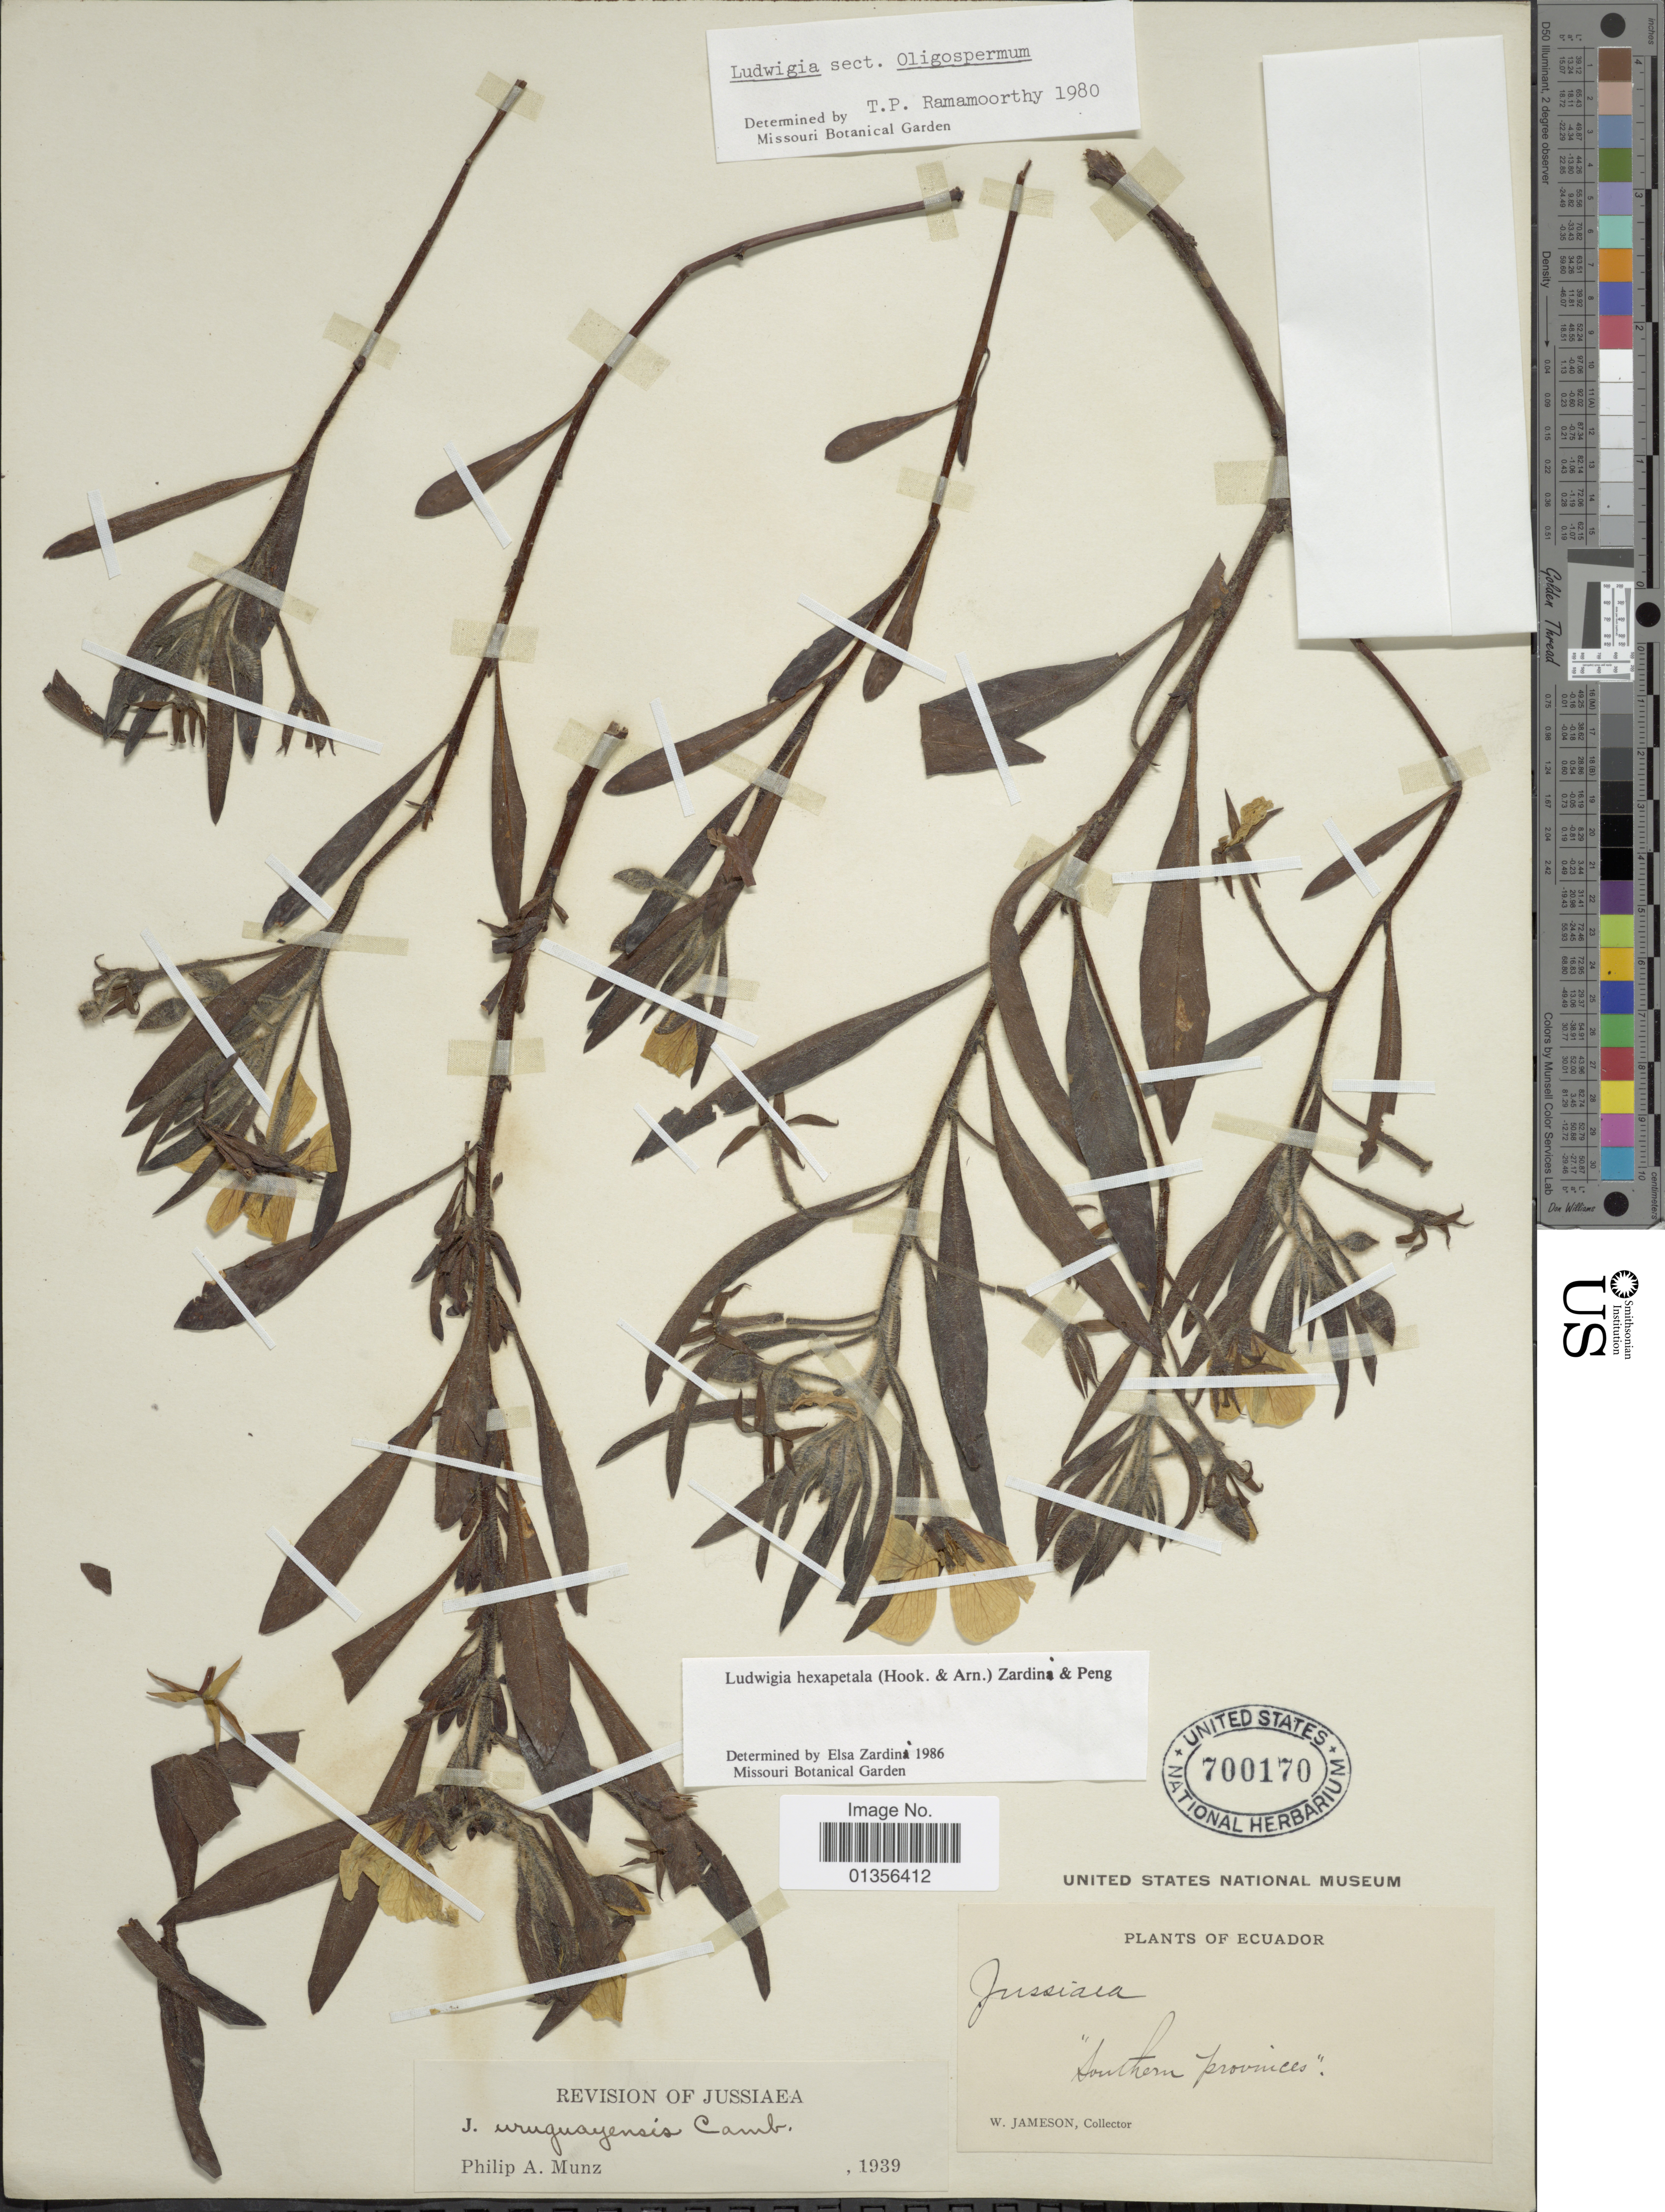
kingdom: Plantae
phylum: Tracheophyta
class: Magnoliopsida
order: Myrtales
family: Onagraceae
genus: Ludwigia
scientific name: Ludwigia hexapetala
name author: (Hook. & Arn.) Zardini et al.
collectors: W. Jameson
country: Ecuador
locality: Southern provinces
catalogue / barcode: US 700170